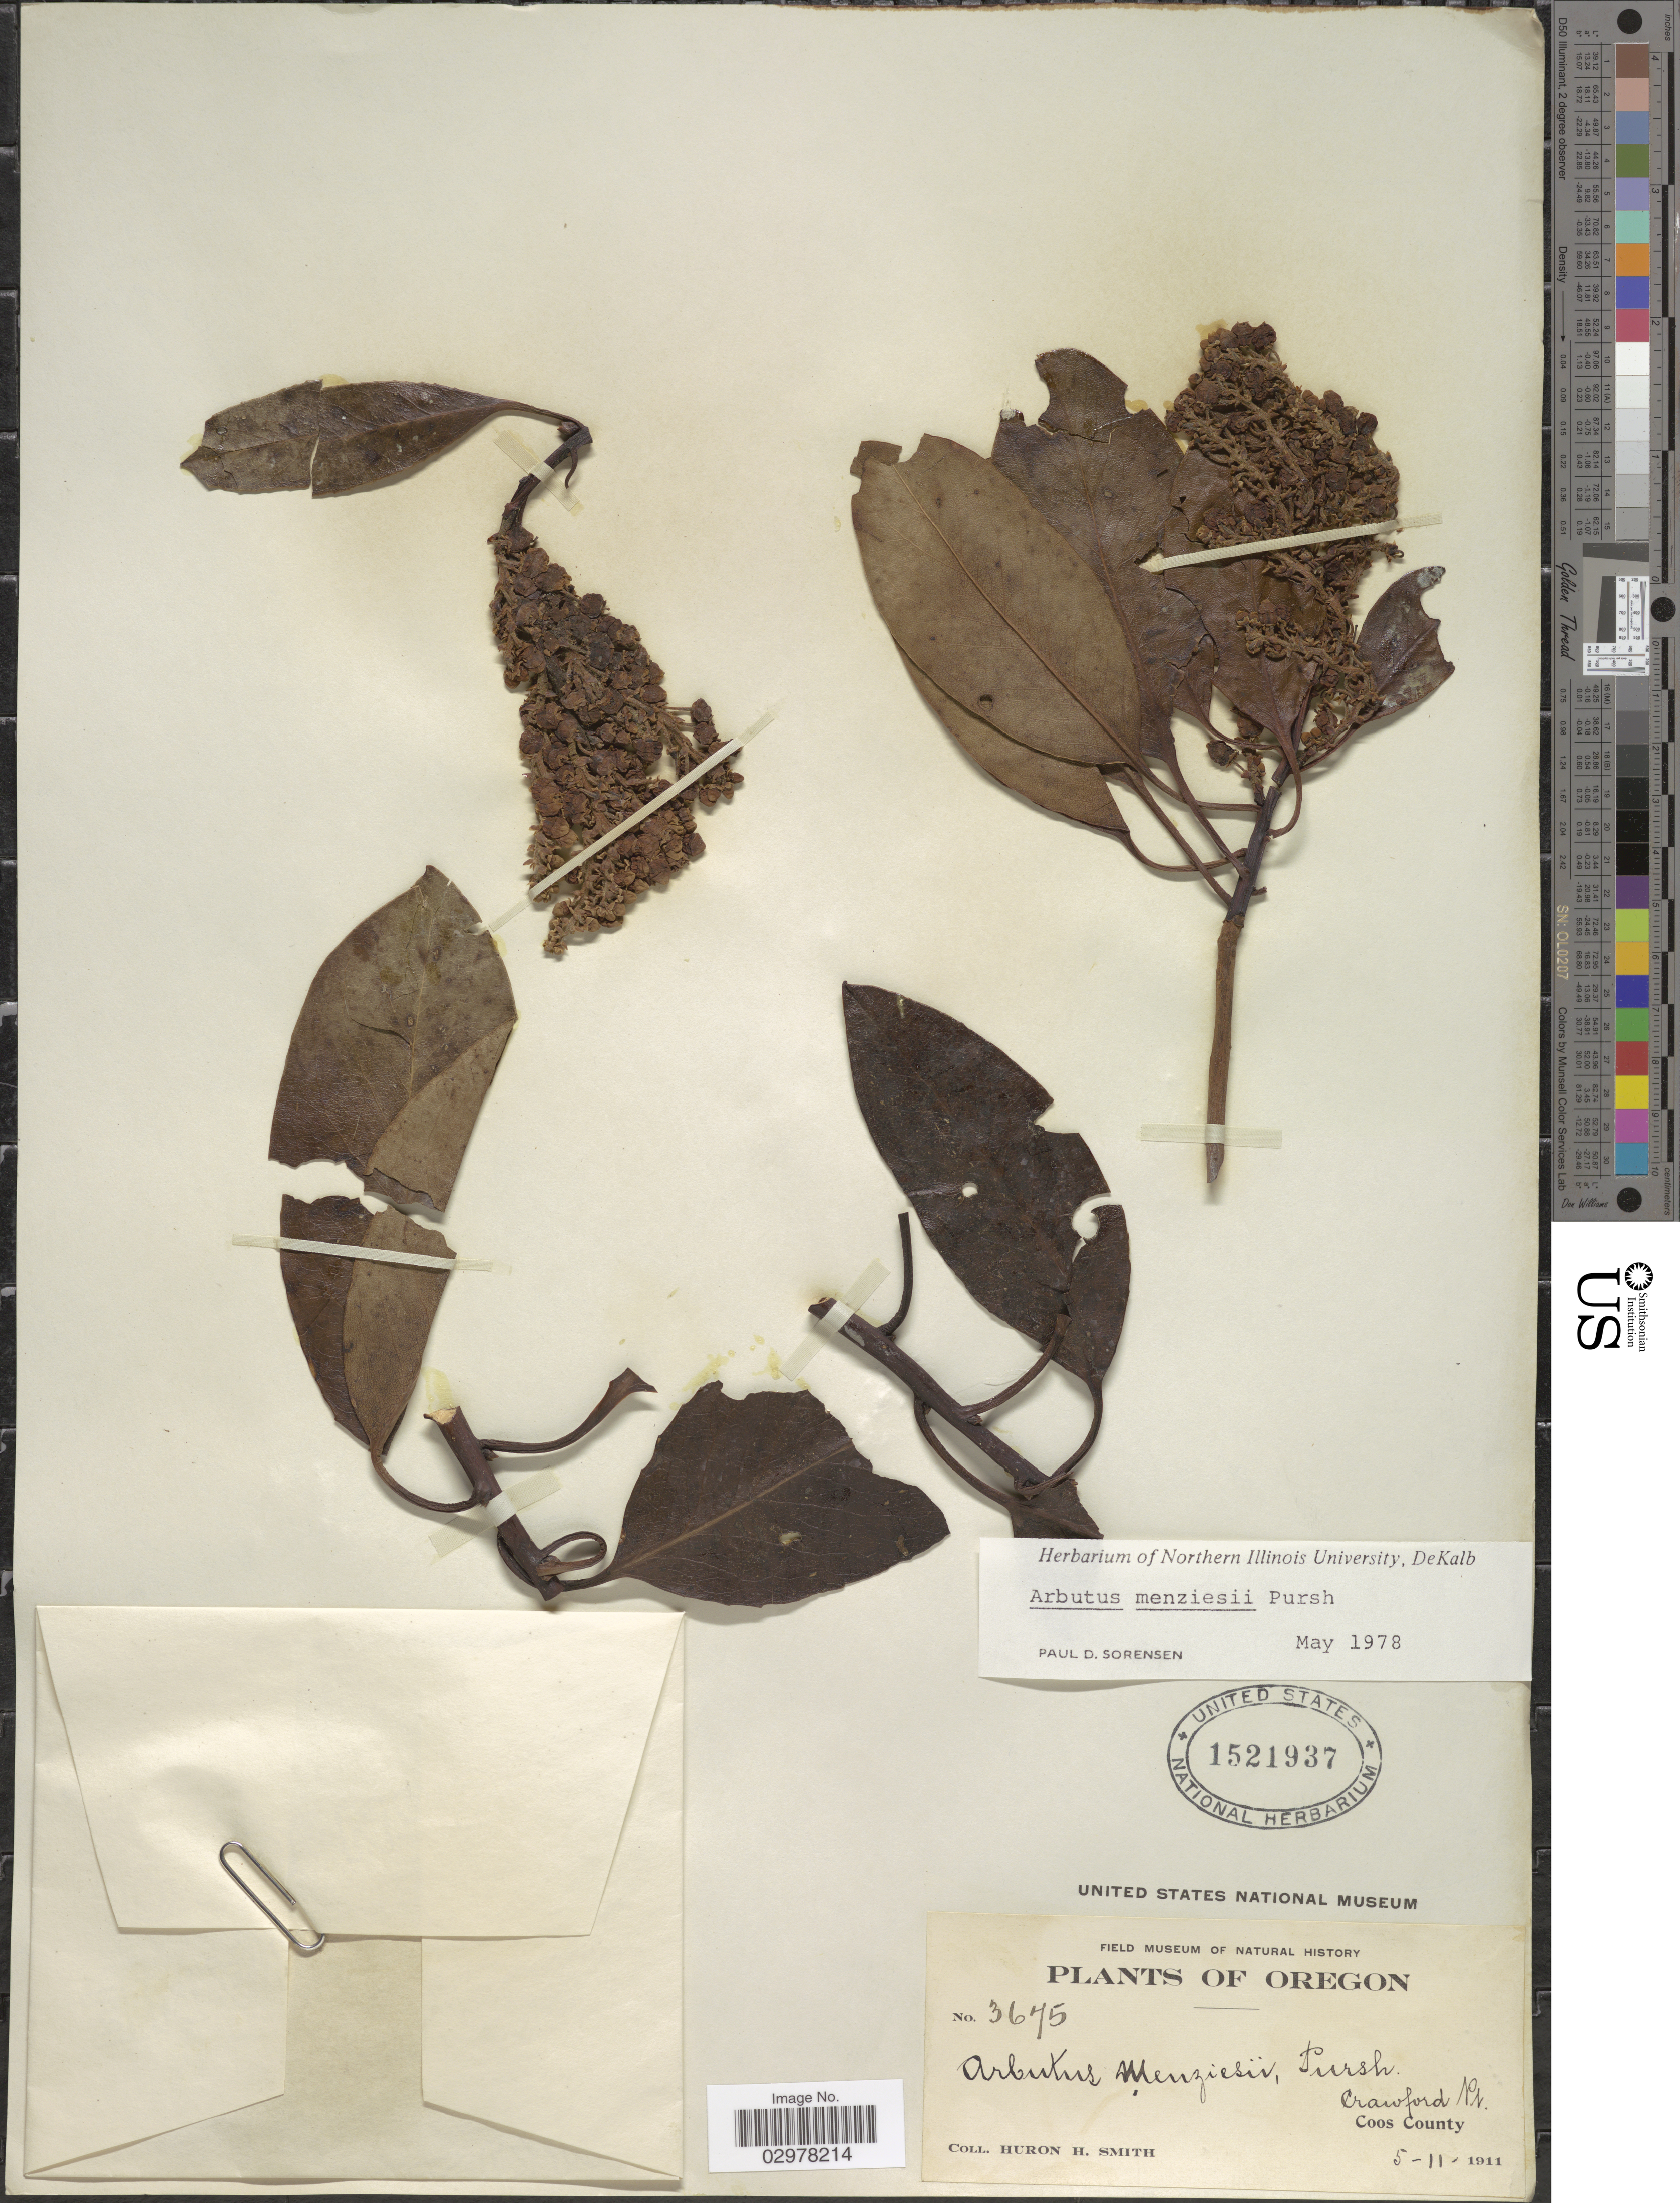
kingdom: Plantae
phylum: Tracheophyta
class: Magnoliopsida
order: Ericales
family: Ericaceae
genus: Arbutus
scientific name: Arbutus menziesii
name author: Pursh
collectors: Huron H. Smith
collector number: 3675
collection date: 1911-05-11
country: United States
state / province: Oregon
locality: Crawford Pt. Coos County.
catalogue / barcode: US 1521937